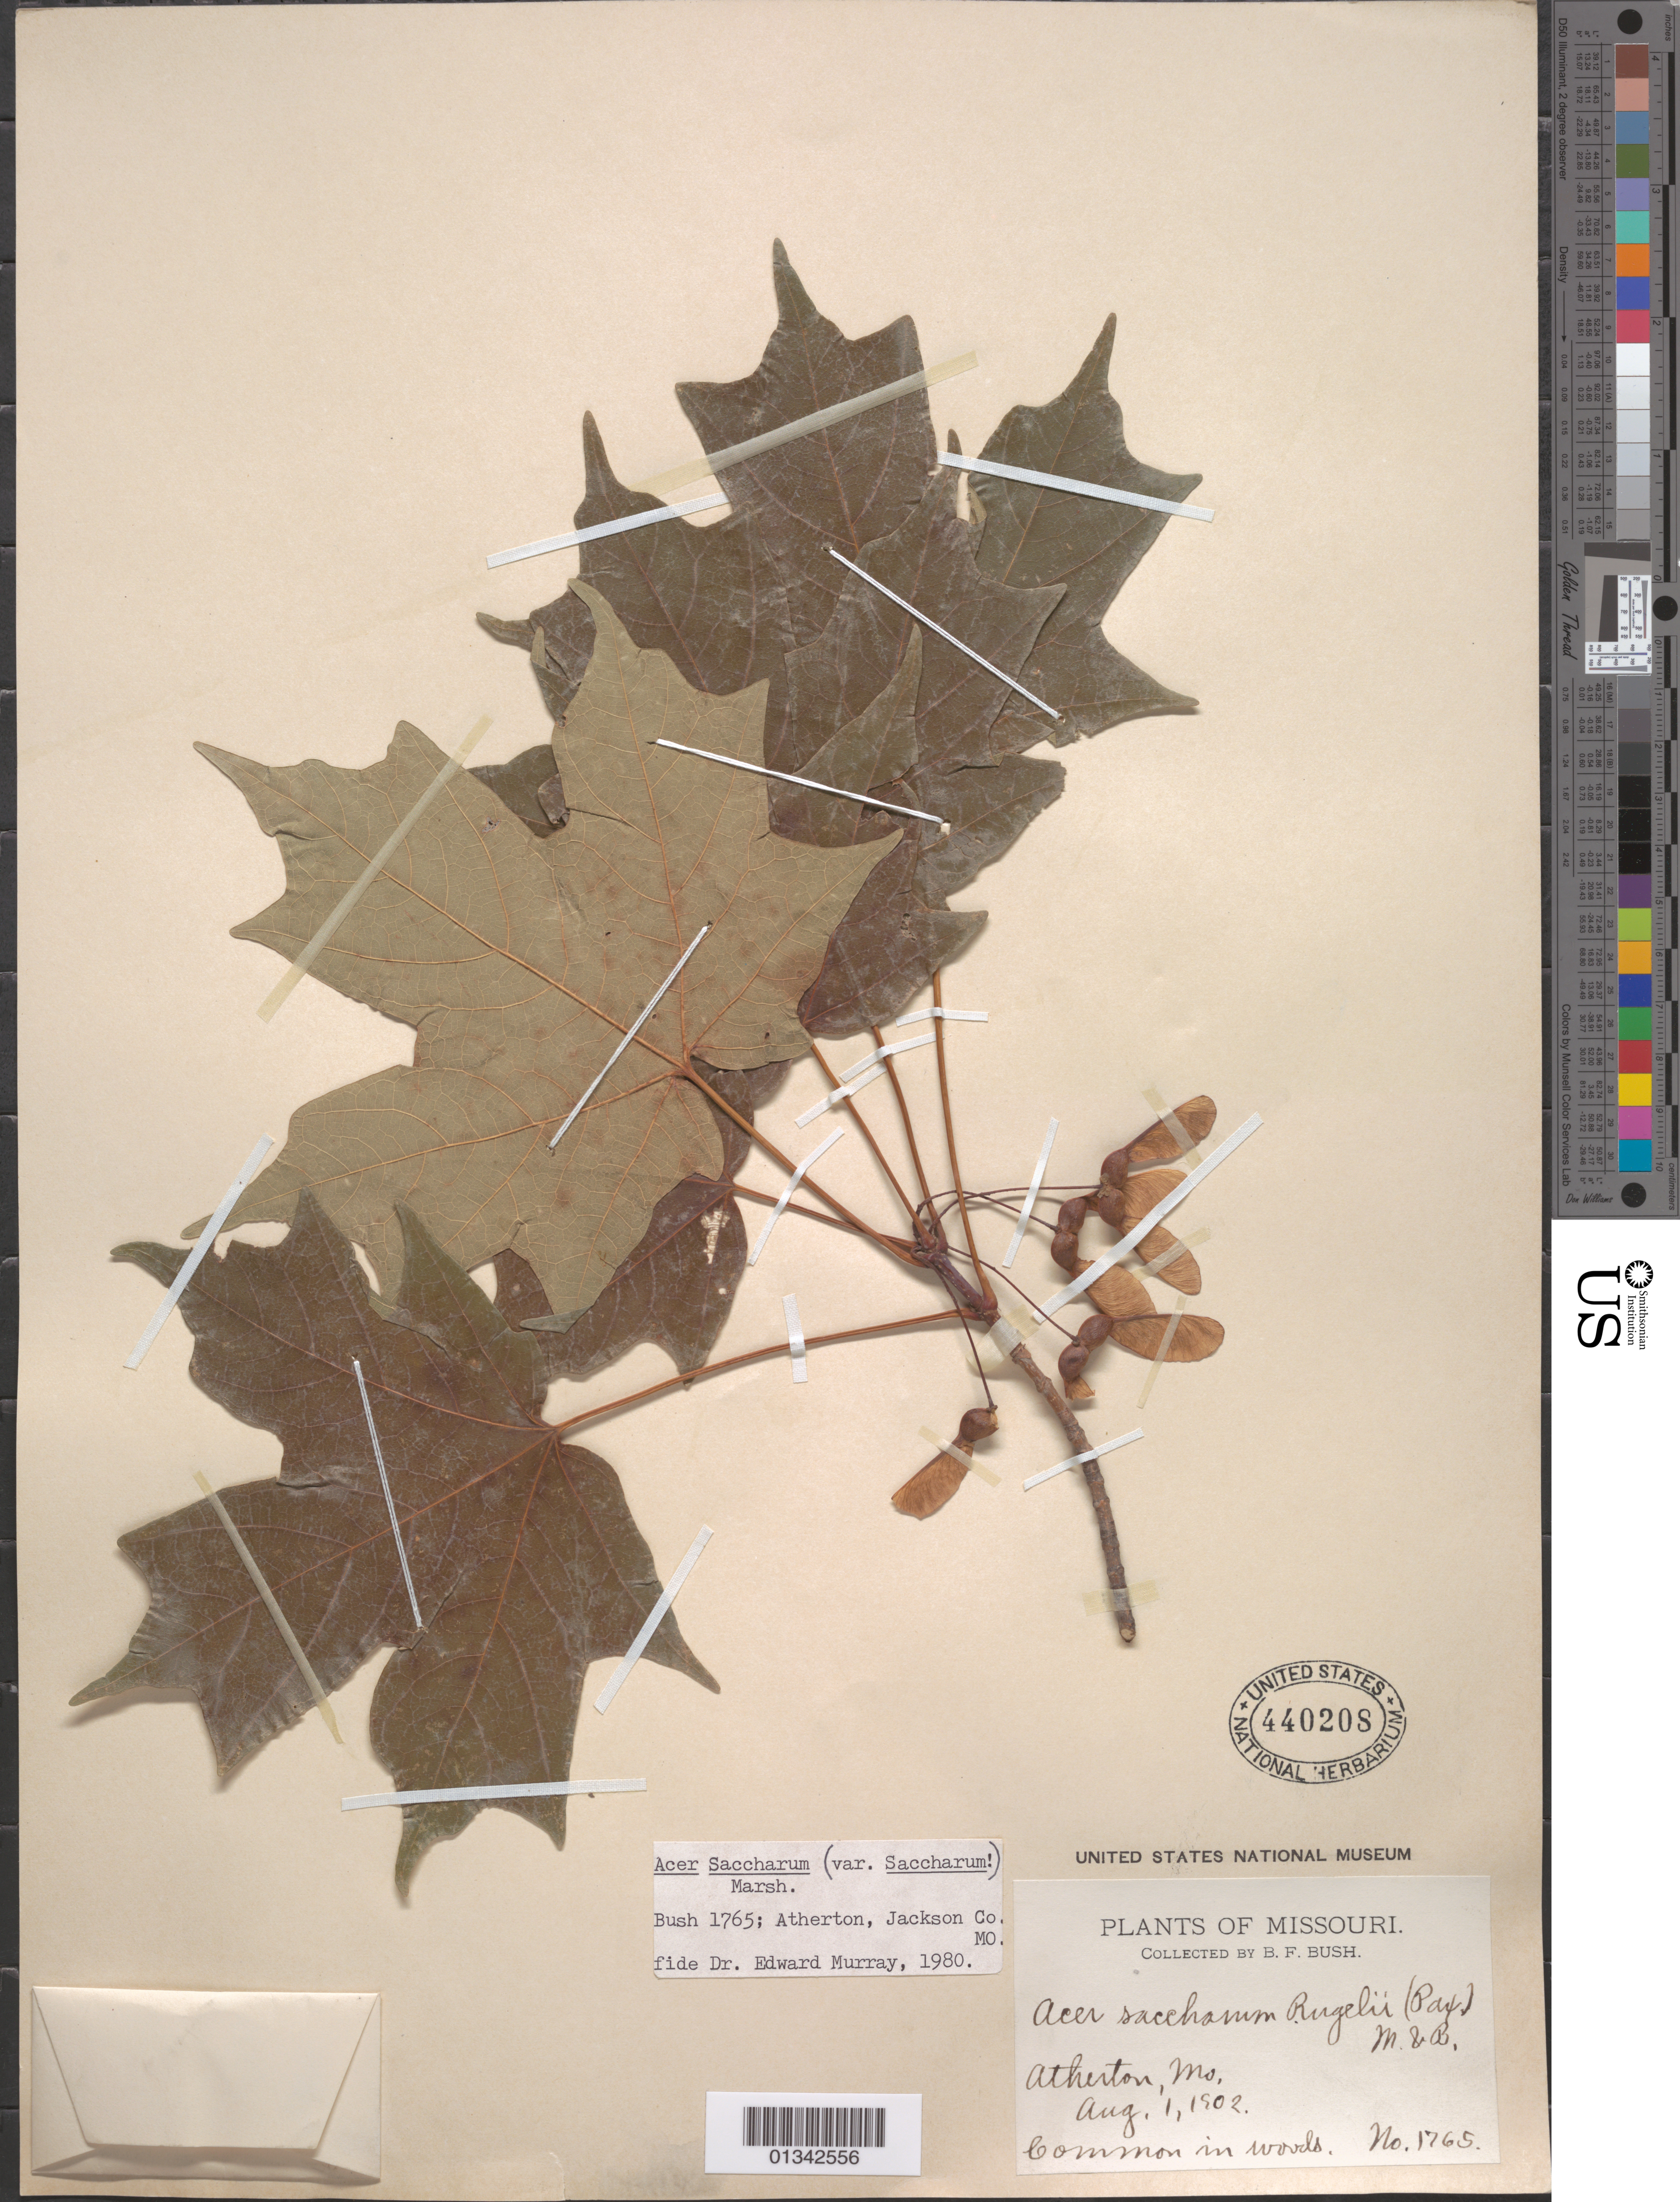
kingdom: Plantae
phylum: Tracheophyta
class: Magnoliopsida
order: Sapindales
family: Sapindaceae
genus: Acer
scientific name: Acer saccharum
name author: Marshall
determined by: Murray, Edward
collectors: B. F. Bush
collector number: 1765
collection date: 1902-08-01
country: United States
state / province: Missouri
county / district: Jackson County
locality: Atherton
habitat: Common in woods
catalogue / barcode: US 440208